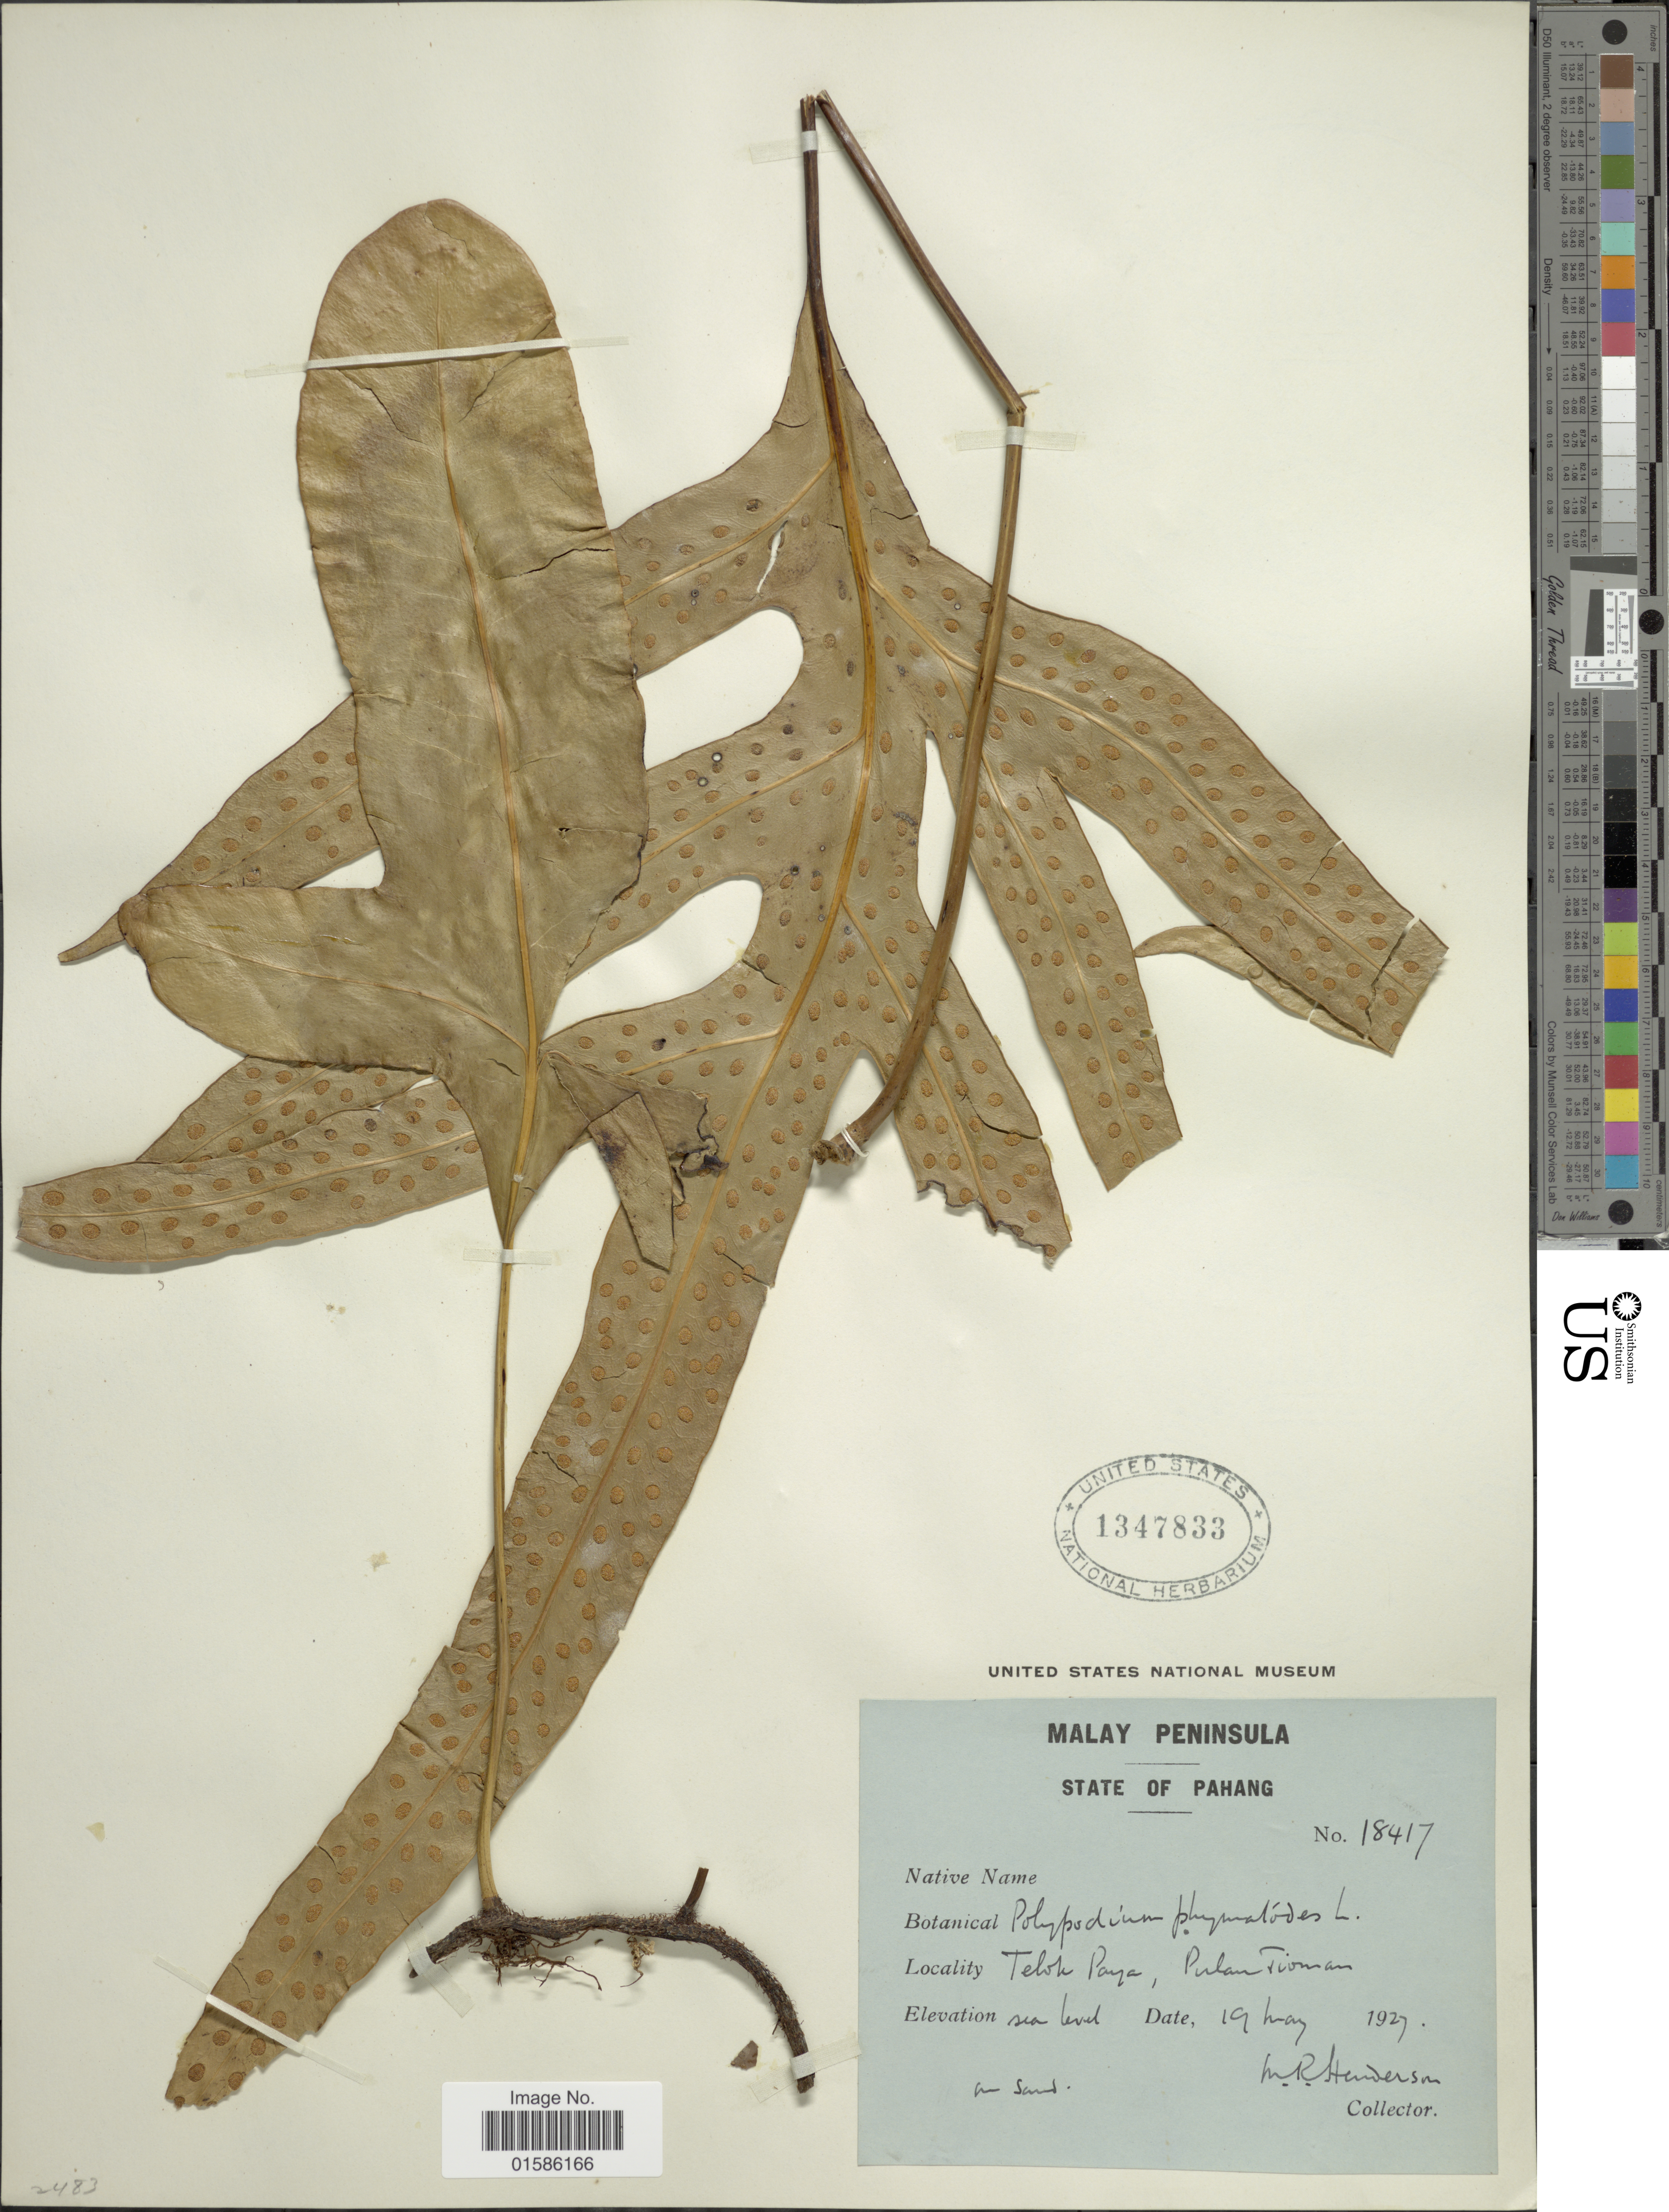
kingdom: Plantae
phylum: Tracheophyta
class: Polypodiopsida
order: Polypodiales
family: Polypodiaceae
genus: Microsorum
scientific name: Microsorum scolopendria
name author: (Burm. f.) Copel.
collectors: M. Henderson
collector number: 18417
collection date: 1927-05-19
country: Malaysia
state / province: Pahang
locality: Malay Peninsula, Telok Paya, Pulan Tioman [interpreted]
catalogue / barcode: US 1347833